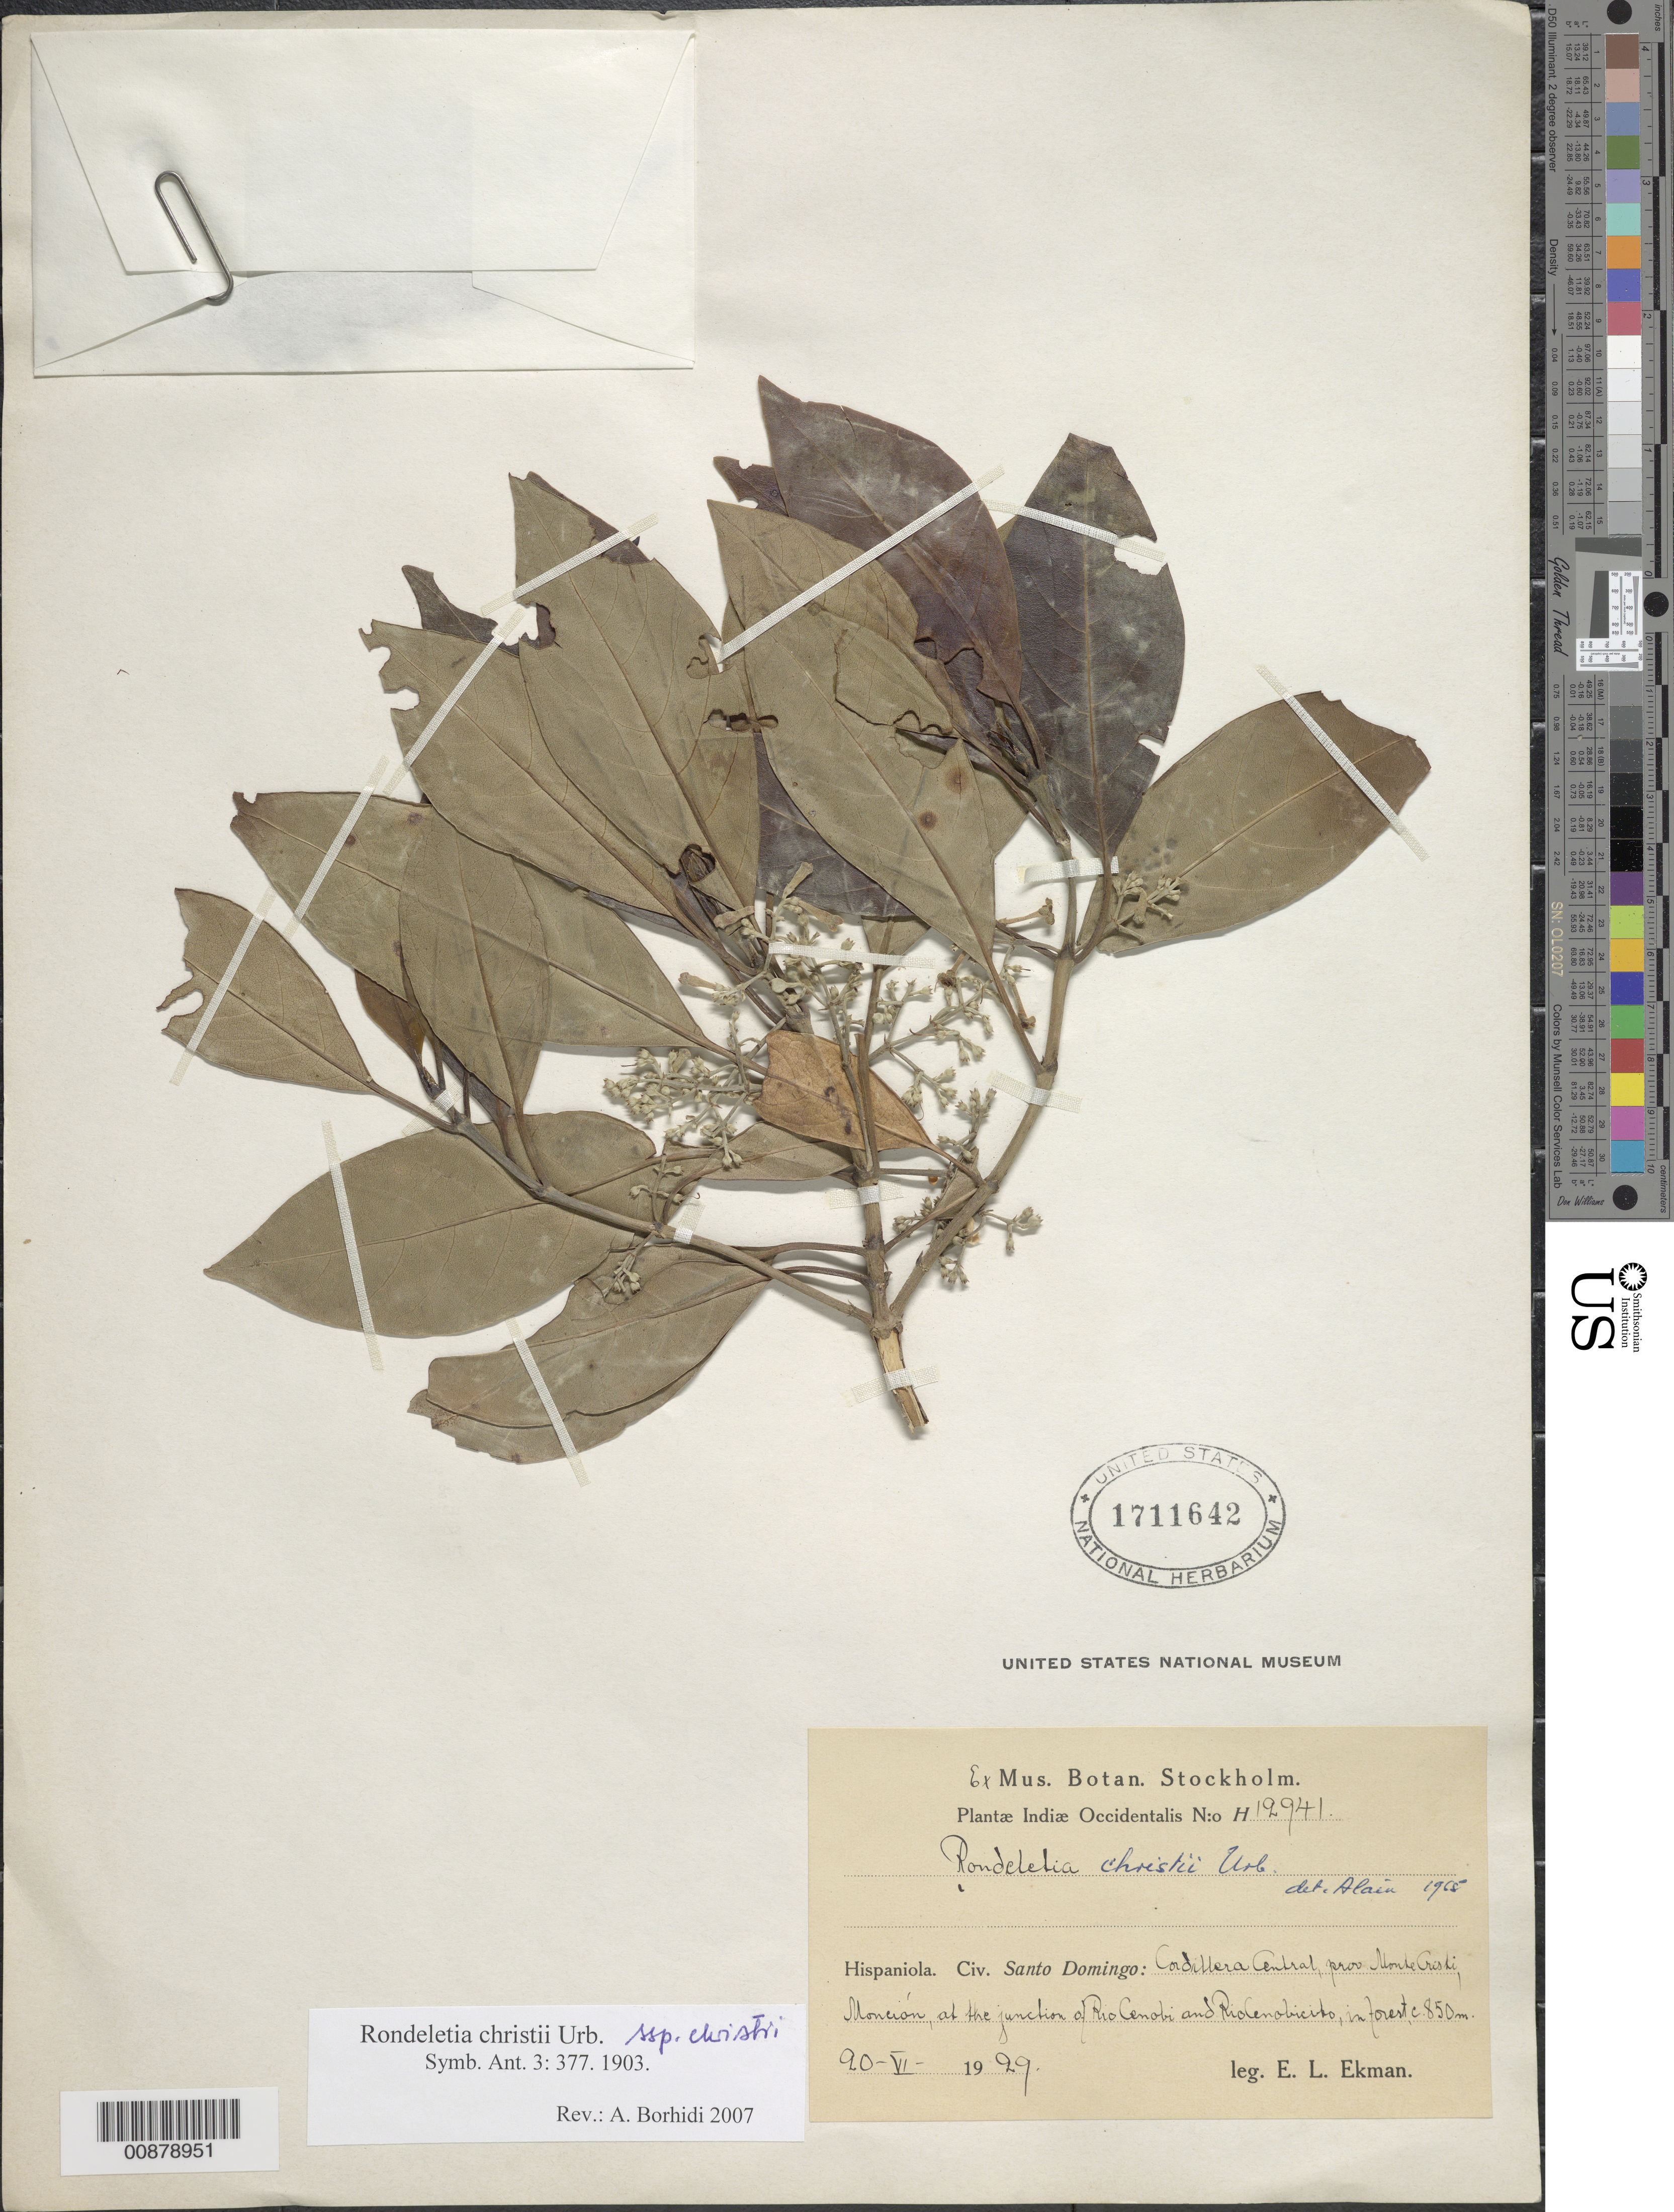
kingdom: Plantae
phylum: Tracheophyta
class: Magnoliopsida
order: Gentianales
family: Rubiaceae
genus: Rondeletia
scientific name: Rondeletia christii subsp. christii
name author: Urb.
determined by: Borhidi, Attila L.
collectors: E. L. Ekman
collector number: H 12941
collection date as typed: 20 Jun 1929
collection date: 1929-06-20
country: Dominican Republic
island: Hispaniola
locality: Cordillera Central, prov. Monte Cristi, Monción, at the junction of Rio Cenobi and Rio Cenobicito.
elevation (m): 850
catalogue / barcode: US 1711642